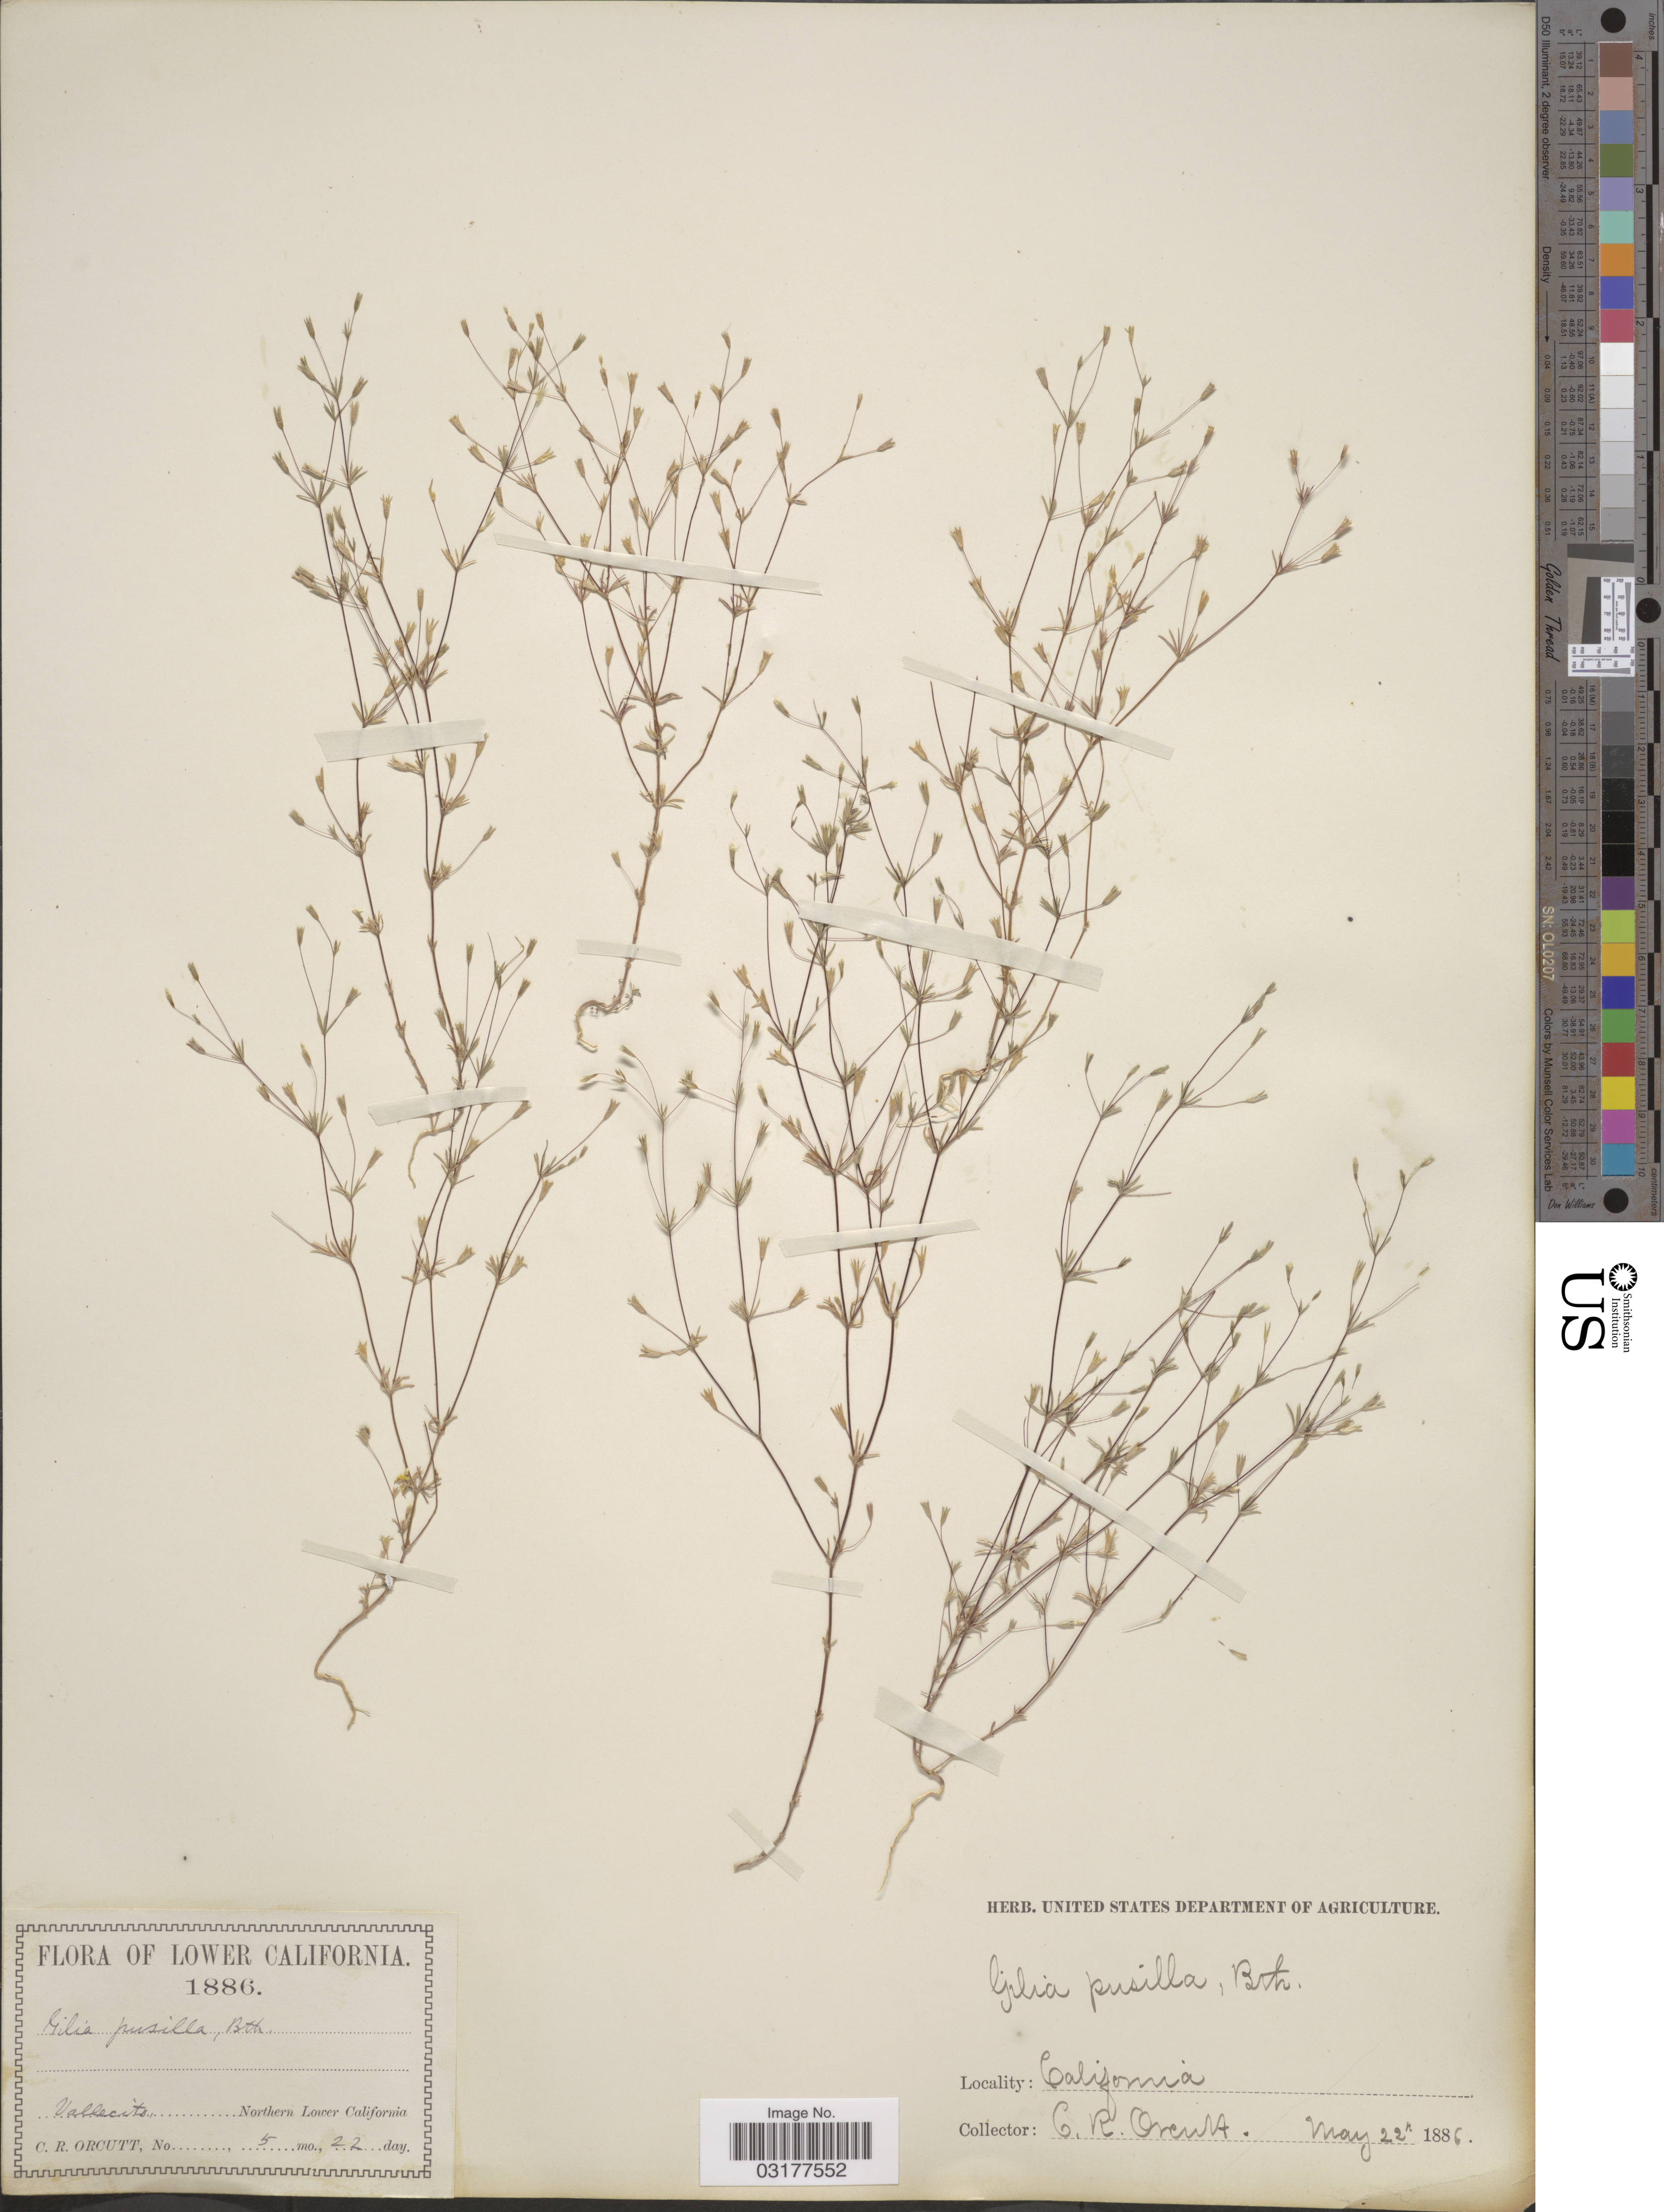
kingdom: Plantae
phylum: Tracheophyta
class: Magnoliopsida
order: Ericales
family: Polemoniaceae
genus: Leptosiphon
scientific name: Leptosiphon filipes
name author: (Benth.) J.M. Porter & L.A. Johnson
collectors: C. R. Orcutt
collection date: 1886-05-22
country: Mexico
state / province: Baja California Norte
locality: Lower California. Vallecito. Northern Lower California.